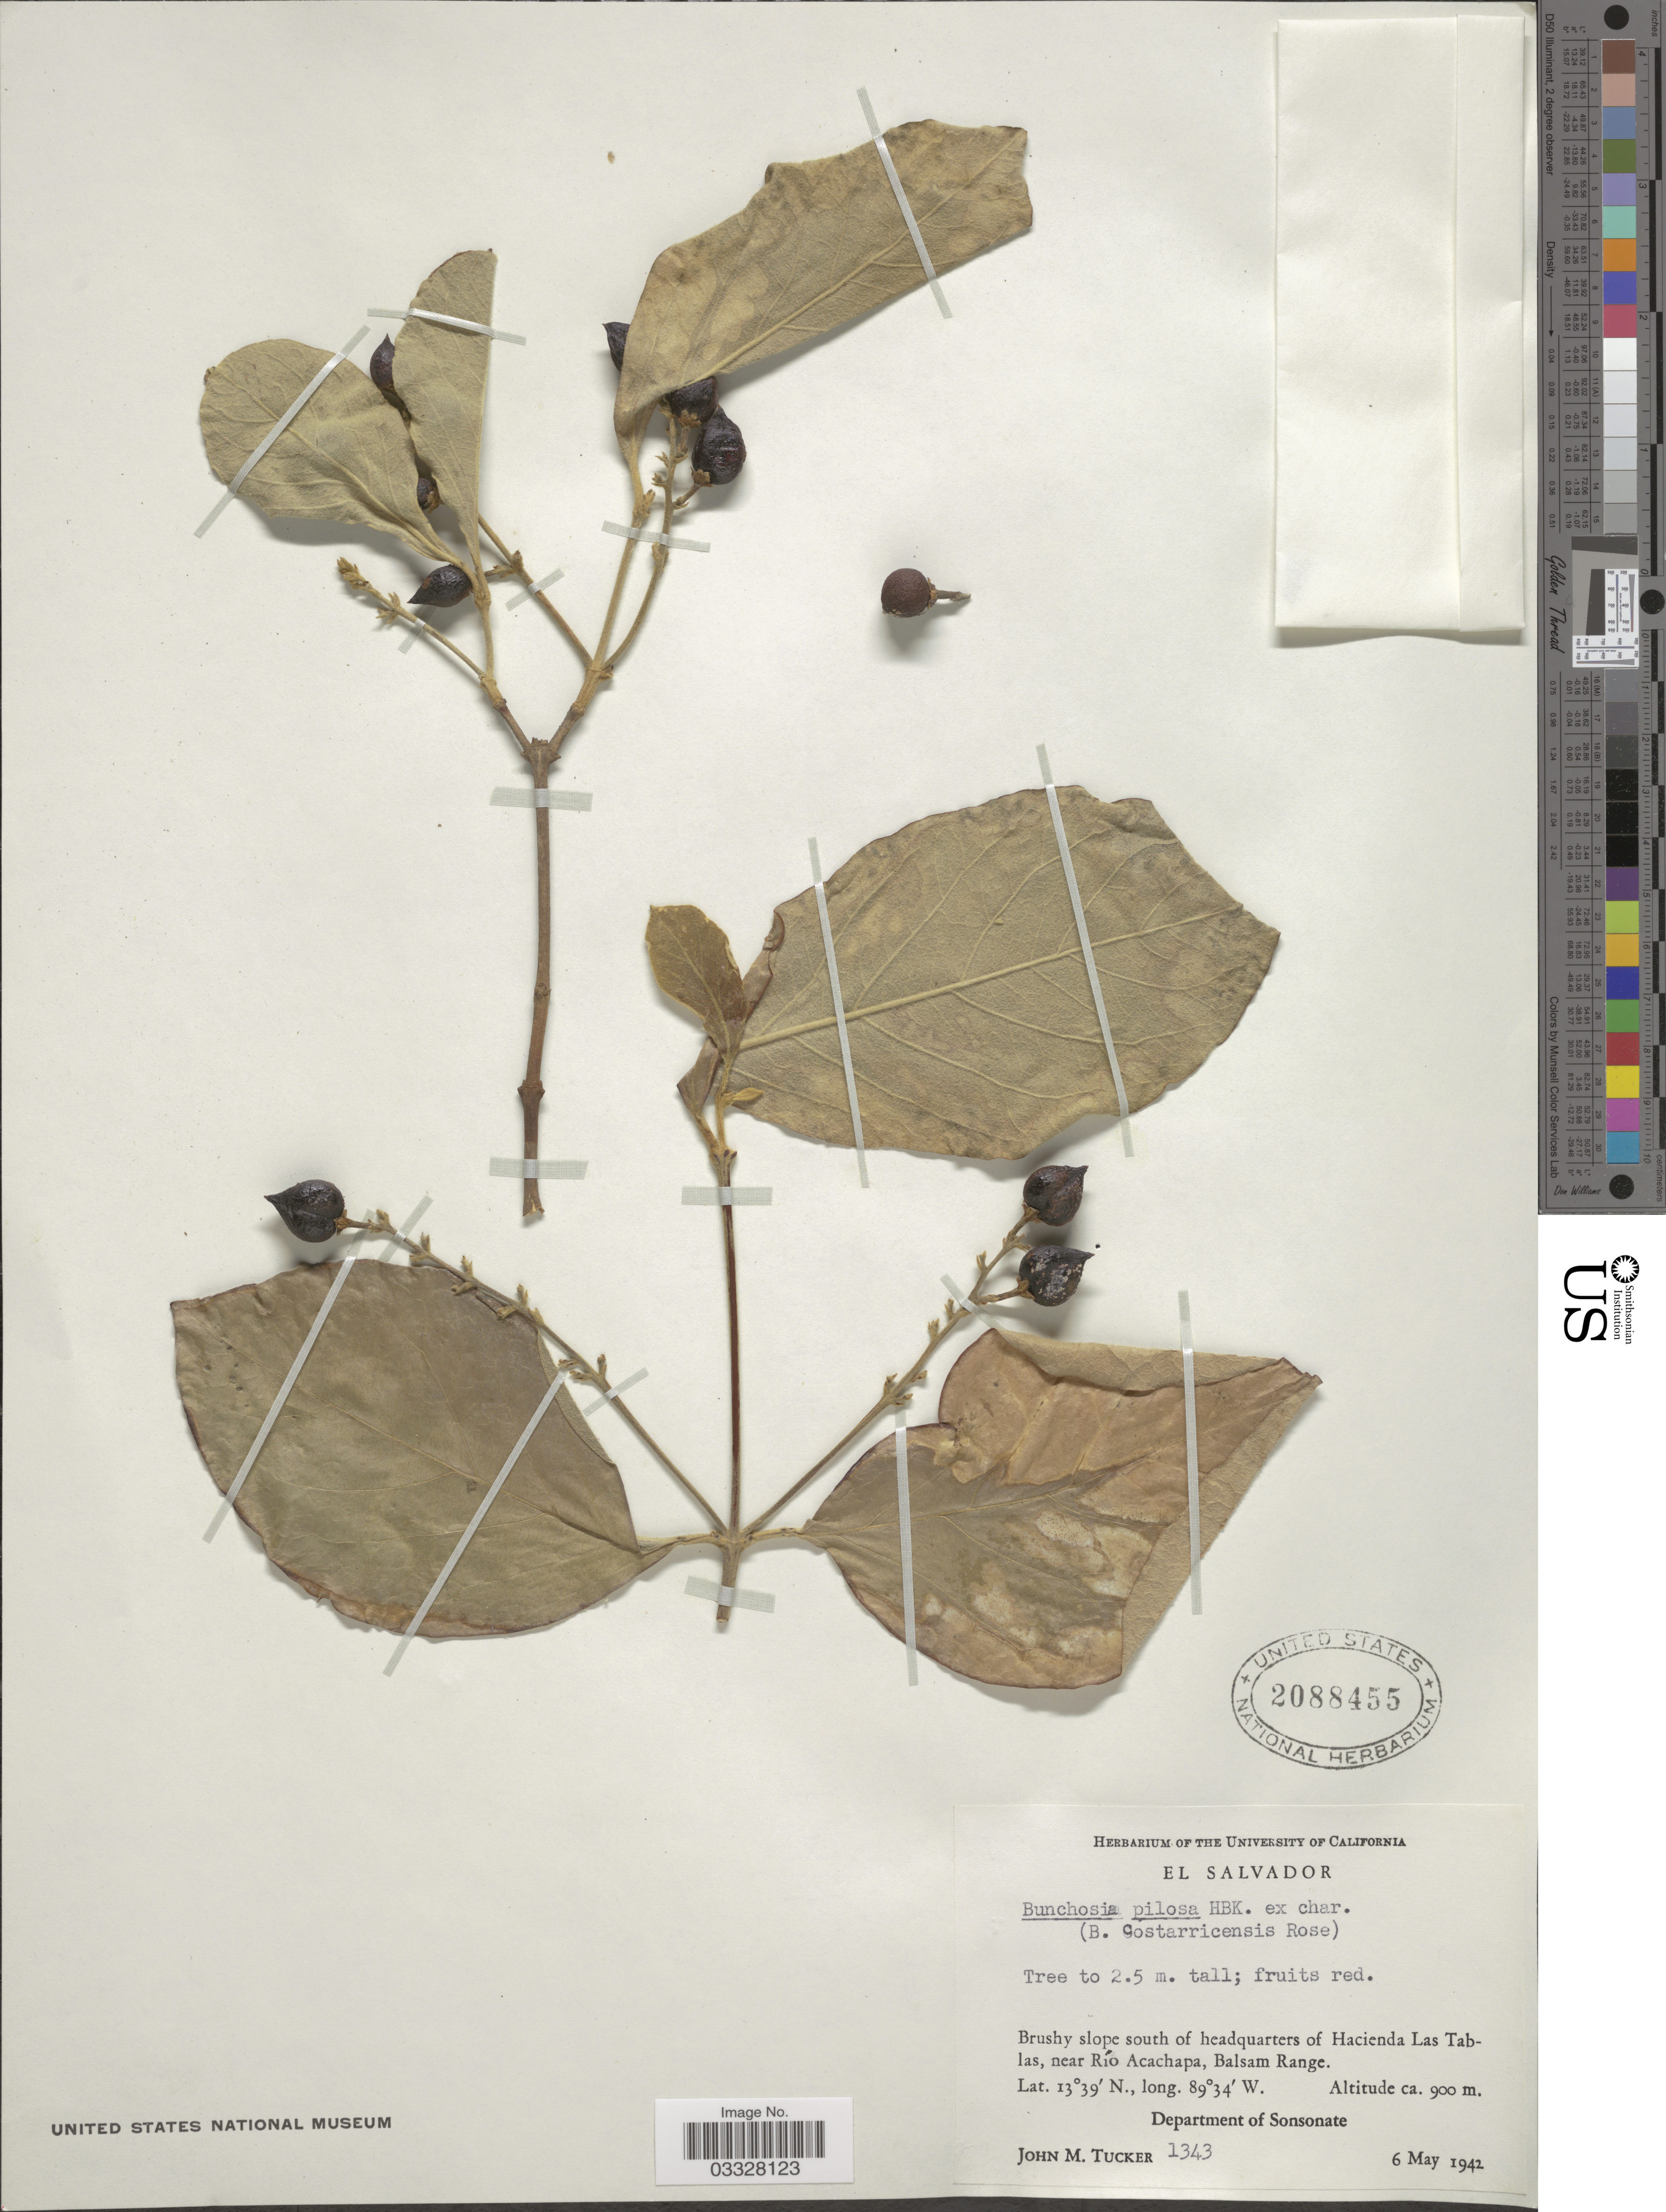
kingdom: Plantae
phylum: Tracheophyta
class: Magnoliopsida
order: Malpighiales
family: Malpighiaceae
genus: Bunchosia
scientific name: Bunchosia pilosa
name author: Kunth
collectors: J. M. Tucker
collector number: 1343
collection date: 1942-05-06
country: El Salvador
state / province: Sonsonate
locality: Brushy slope south of headquarters of Hacienda Las Tablas, near Río Acachapa, Balsam Range. Department of Sonsonate.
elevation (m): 900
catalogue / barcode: US 2088455